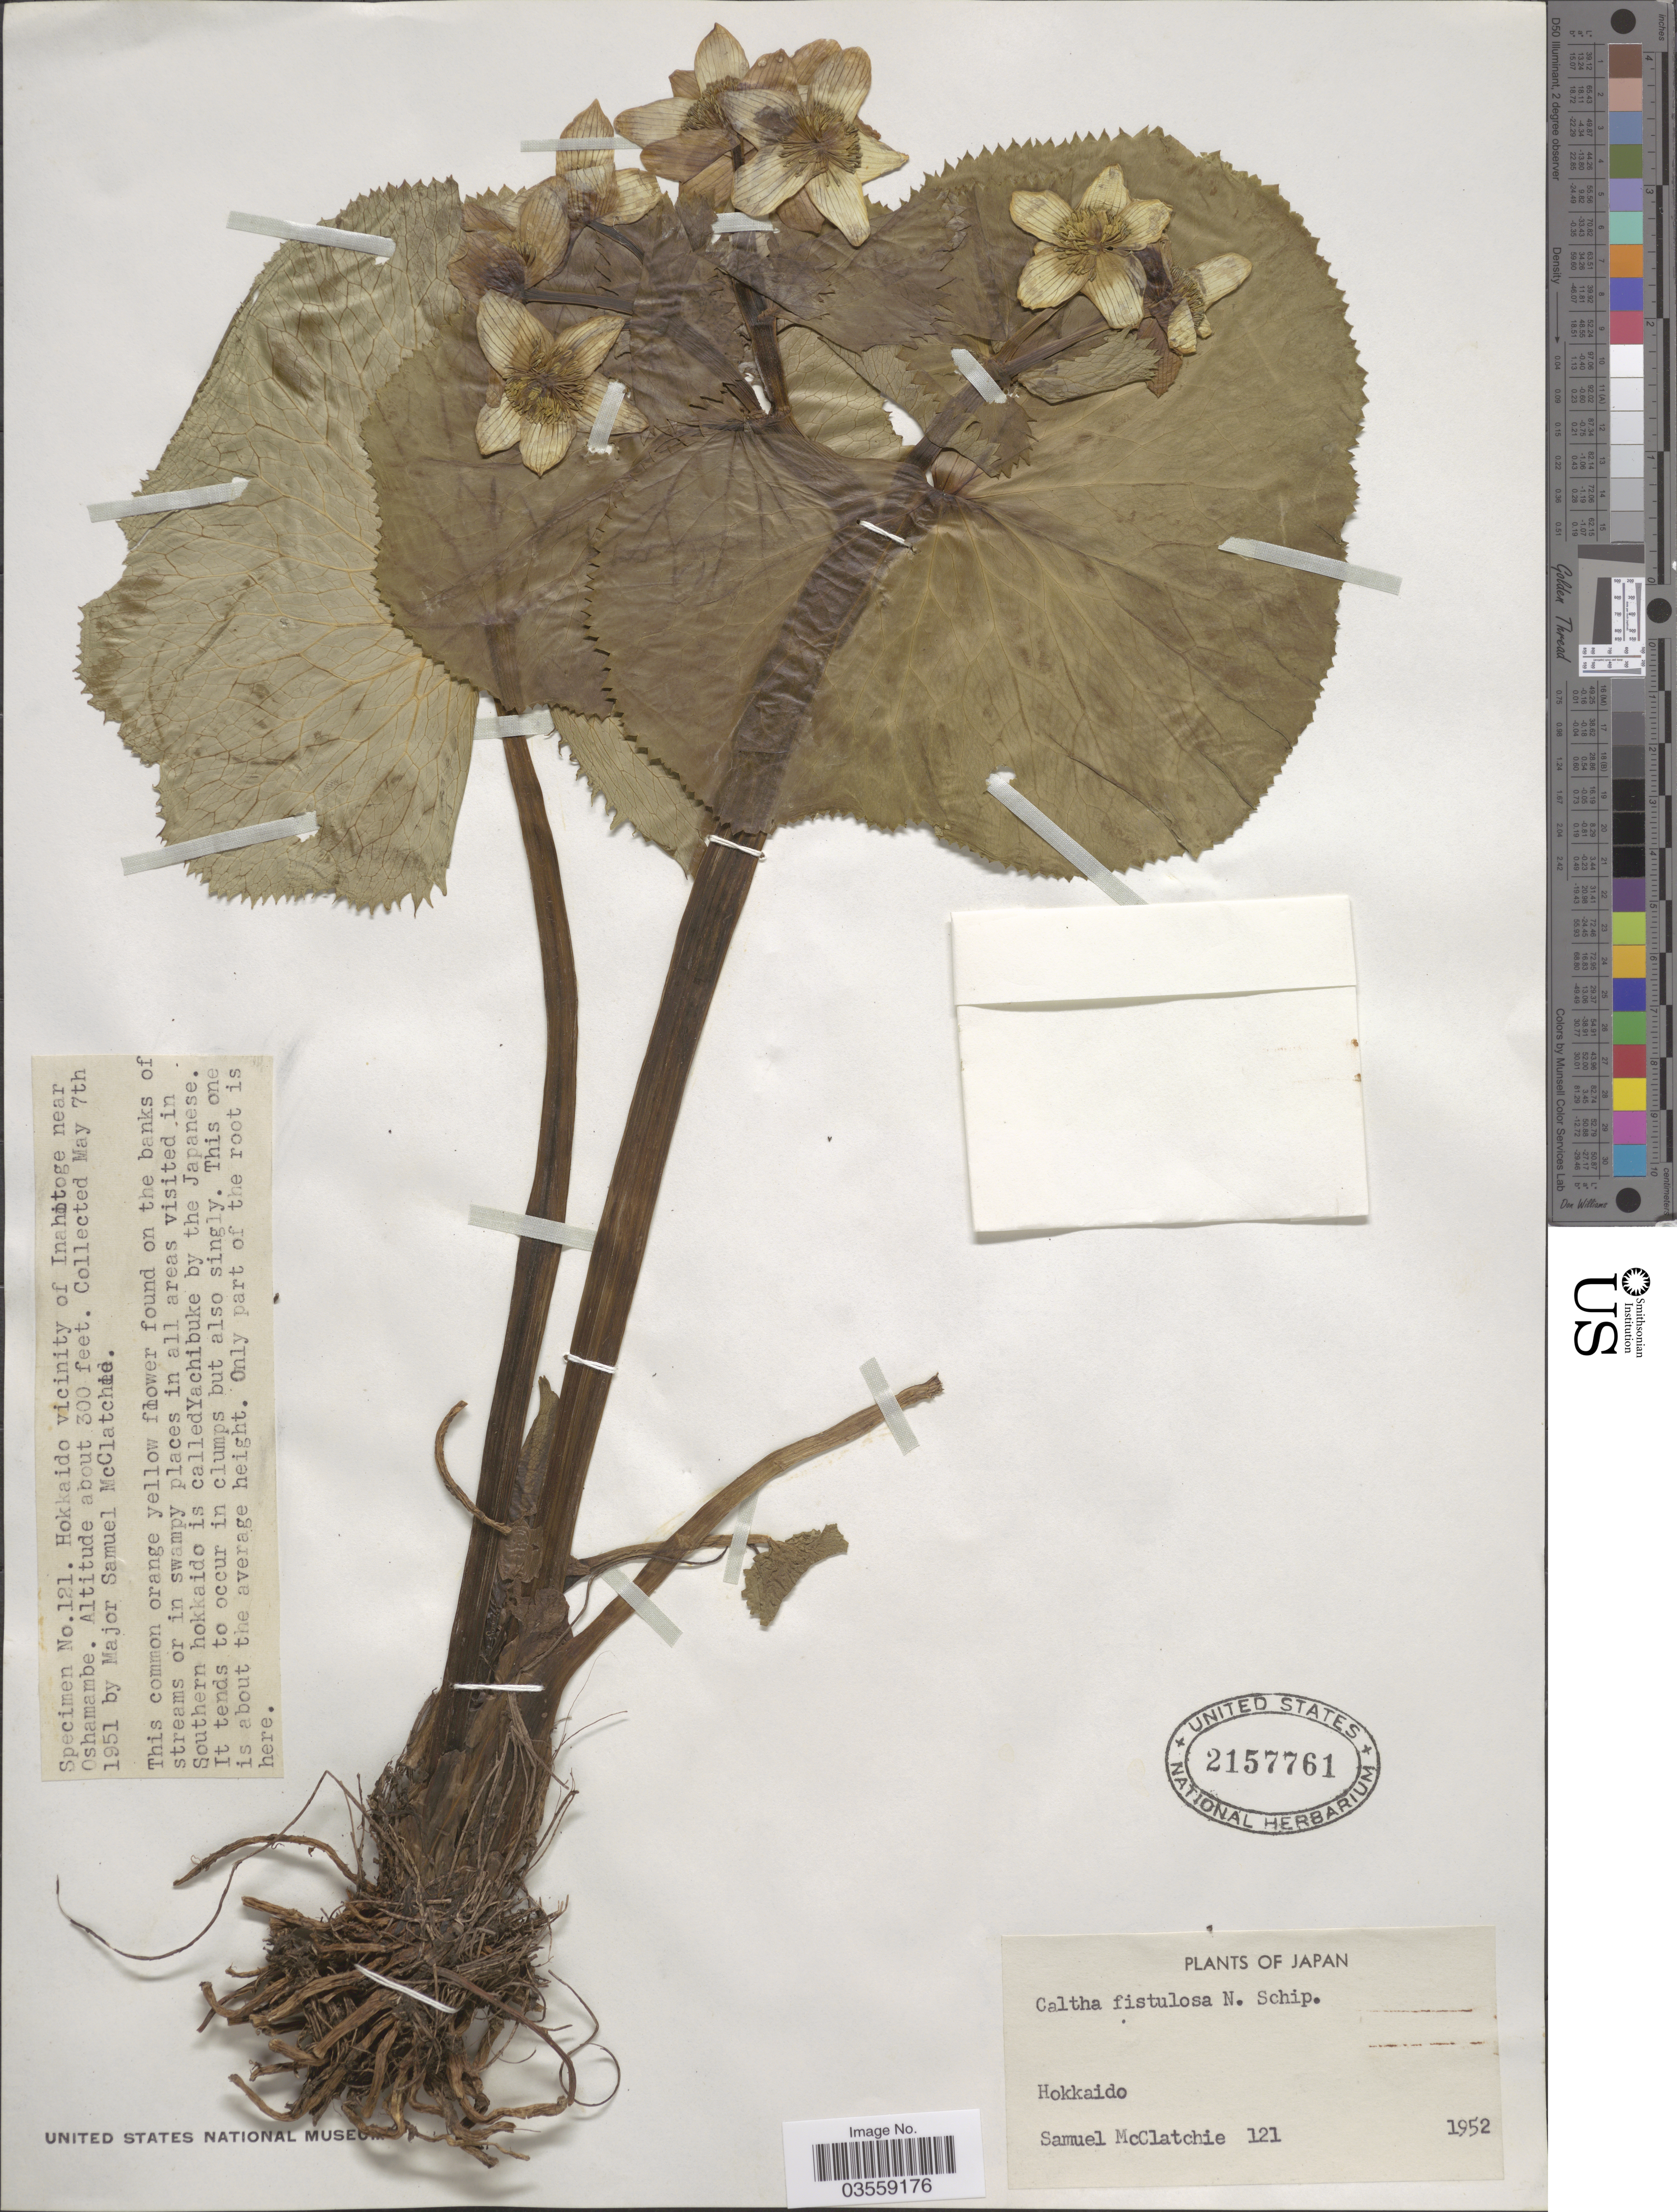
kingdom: Plantae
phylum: Tracheophyta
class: Magnoliopsida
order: Ranunculales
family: Ranunculaceae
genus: Caltha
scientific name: Caltha fistulosa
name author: Schipcz.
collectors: S. McClatchie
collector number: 121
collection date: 1952-05-07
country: Japan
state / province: Hokkaidō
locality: Vicinity of Inahotoge near Oshamambe. Hokkaido vicinity of Inahotoge near Oshamambe.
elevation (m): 91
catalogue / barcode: US 2157761